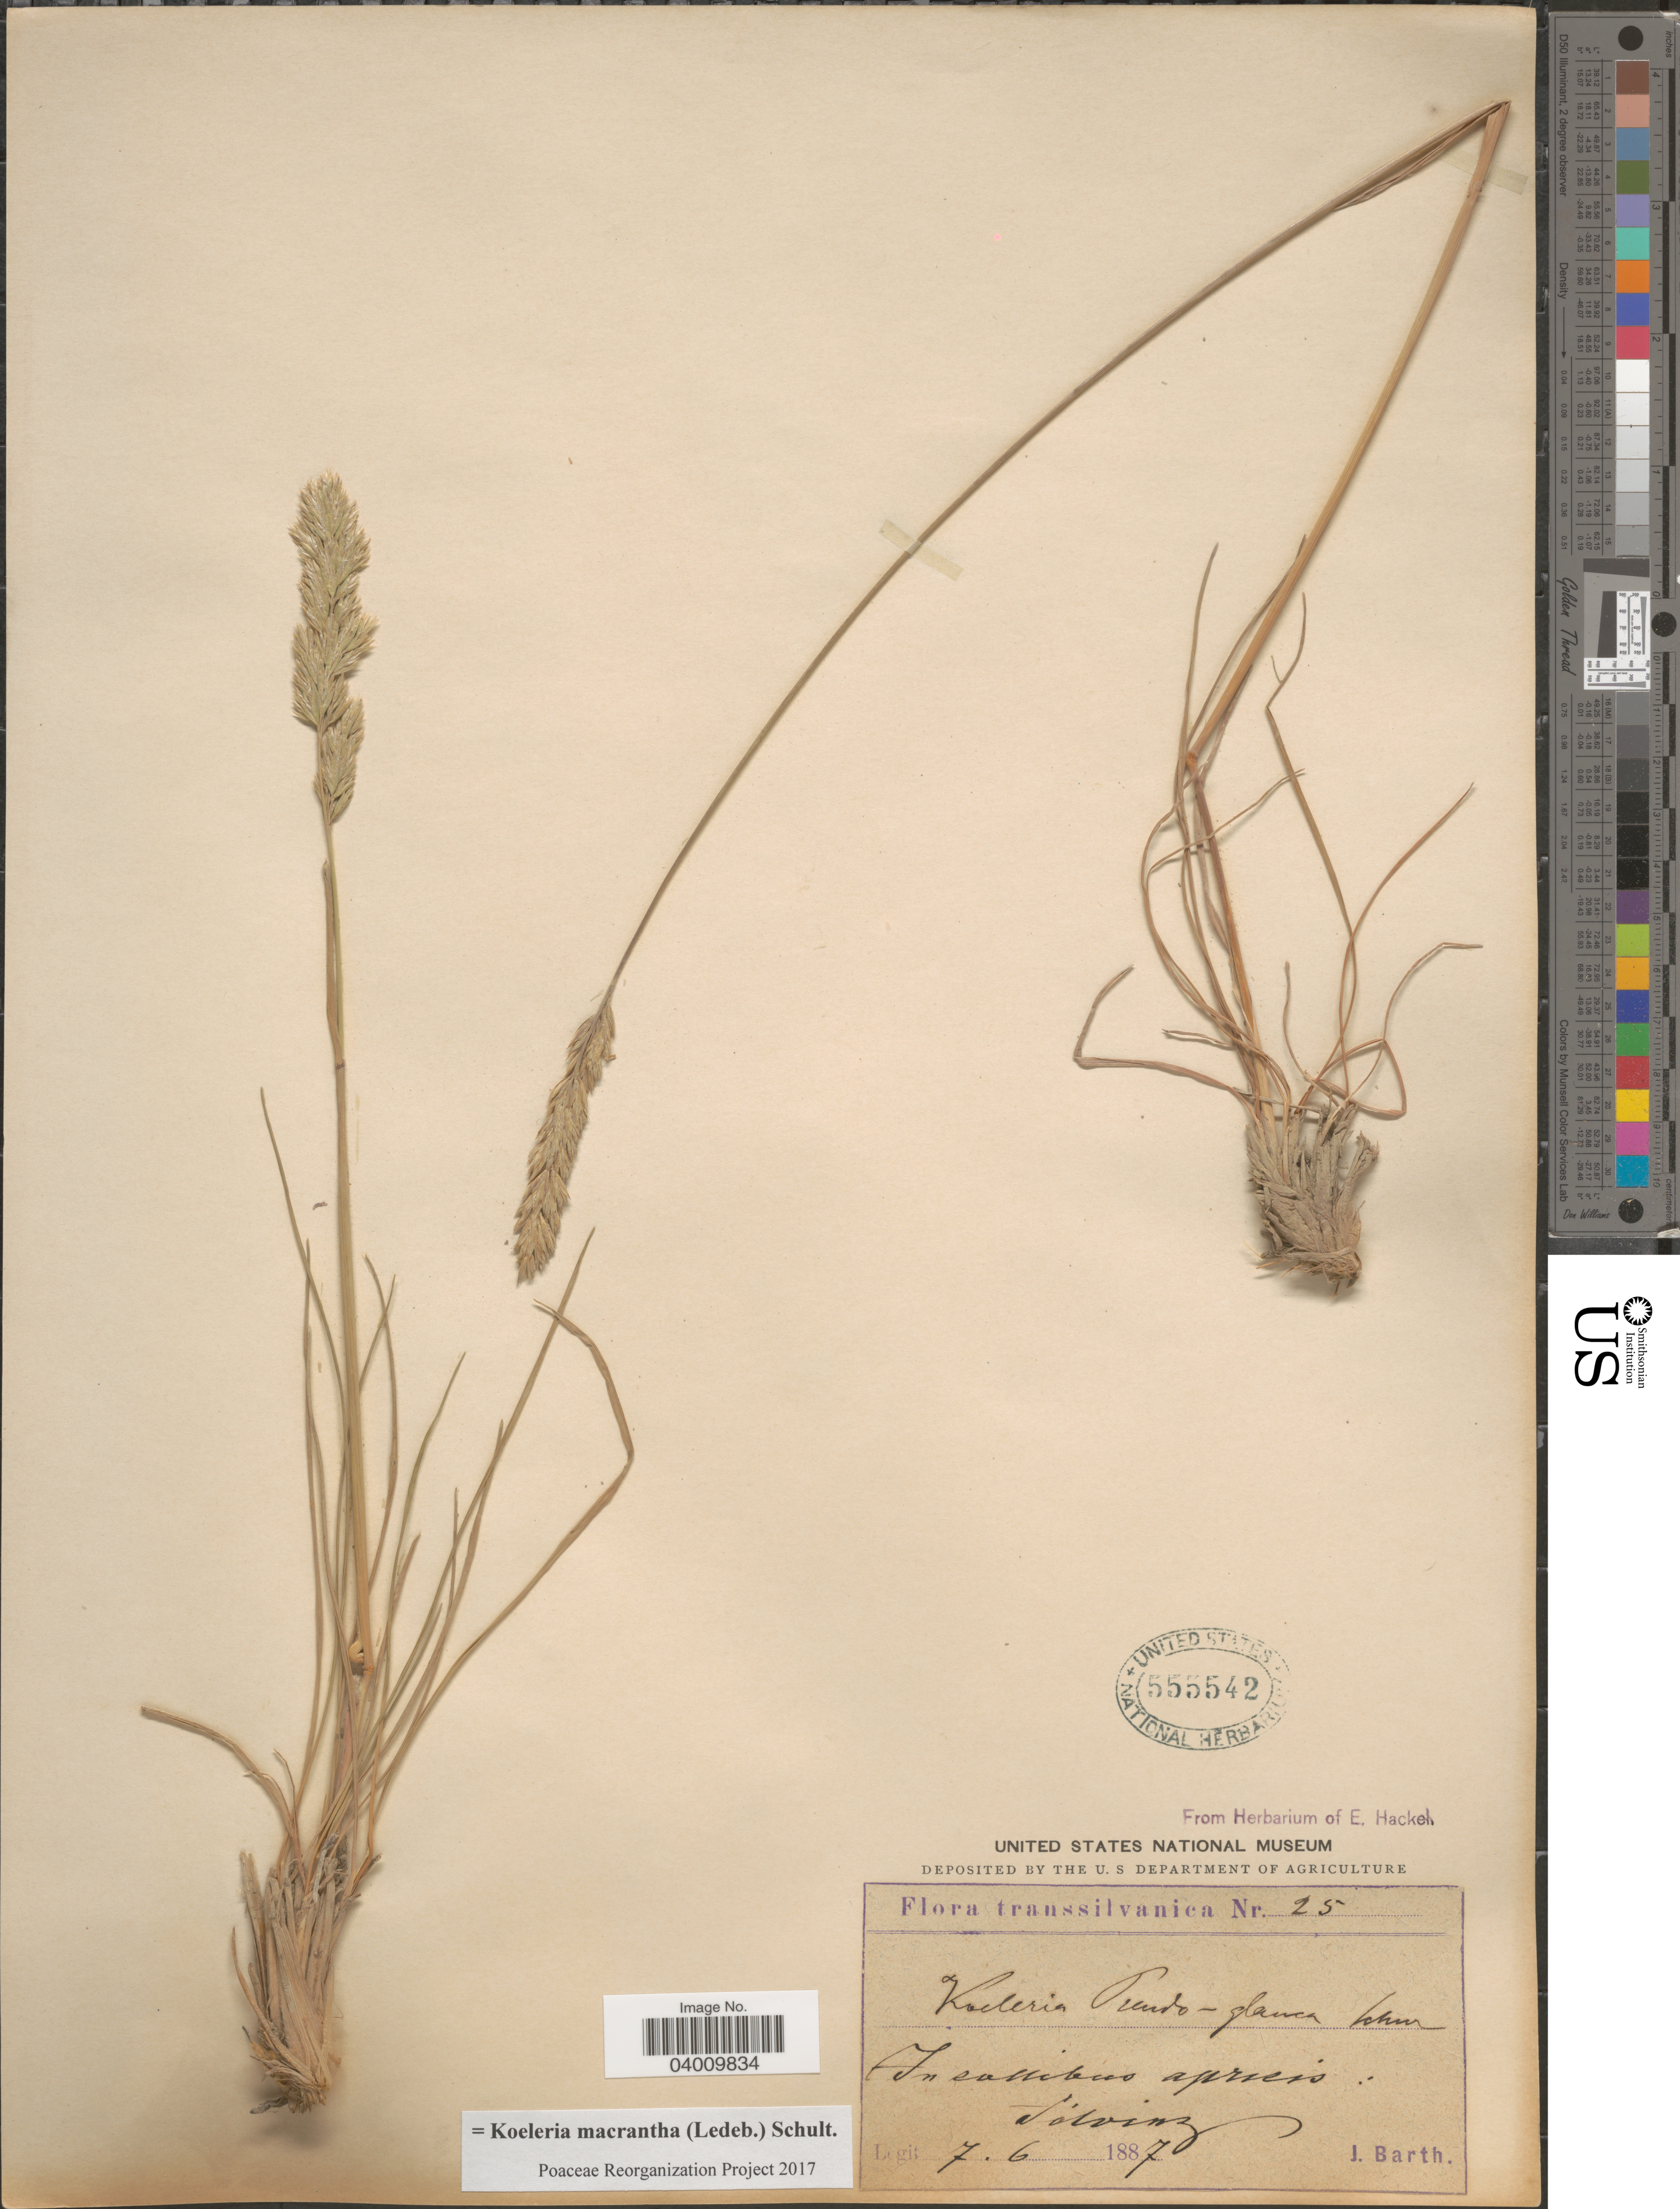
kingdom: Plantae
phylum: Tracheophyta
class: Liliopsida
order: Poales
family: Poaceae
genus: Koeleria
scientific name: Koeleria macrantha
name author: (Ledeb.) Schult.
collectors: J. Barth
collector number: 25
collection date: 1887-06-07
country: Romania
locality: Transsilvanica. In sollibus aprecis: Sólvinz.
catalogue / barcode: US 555542